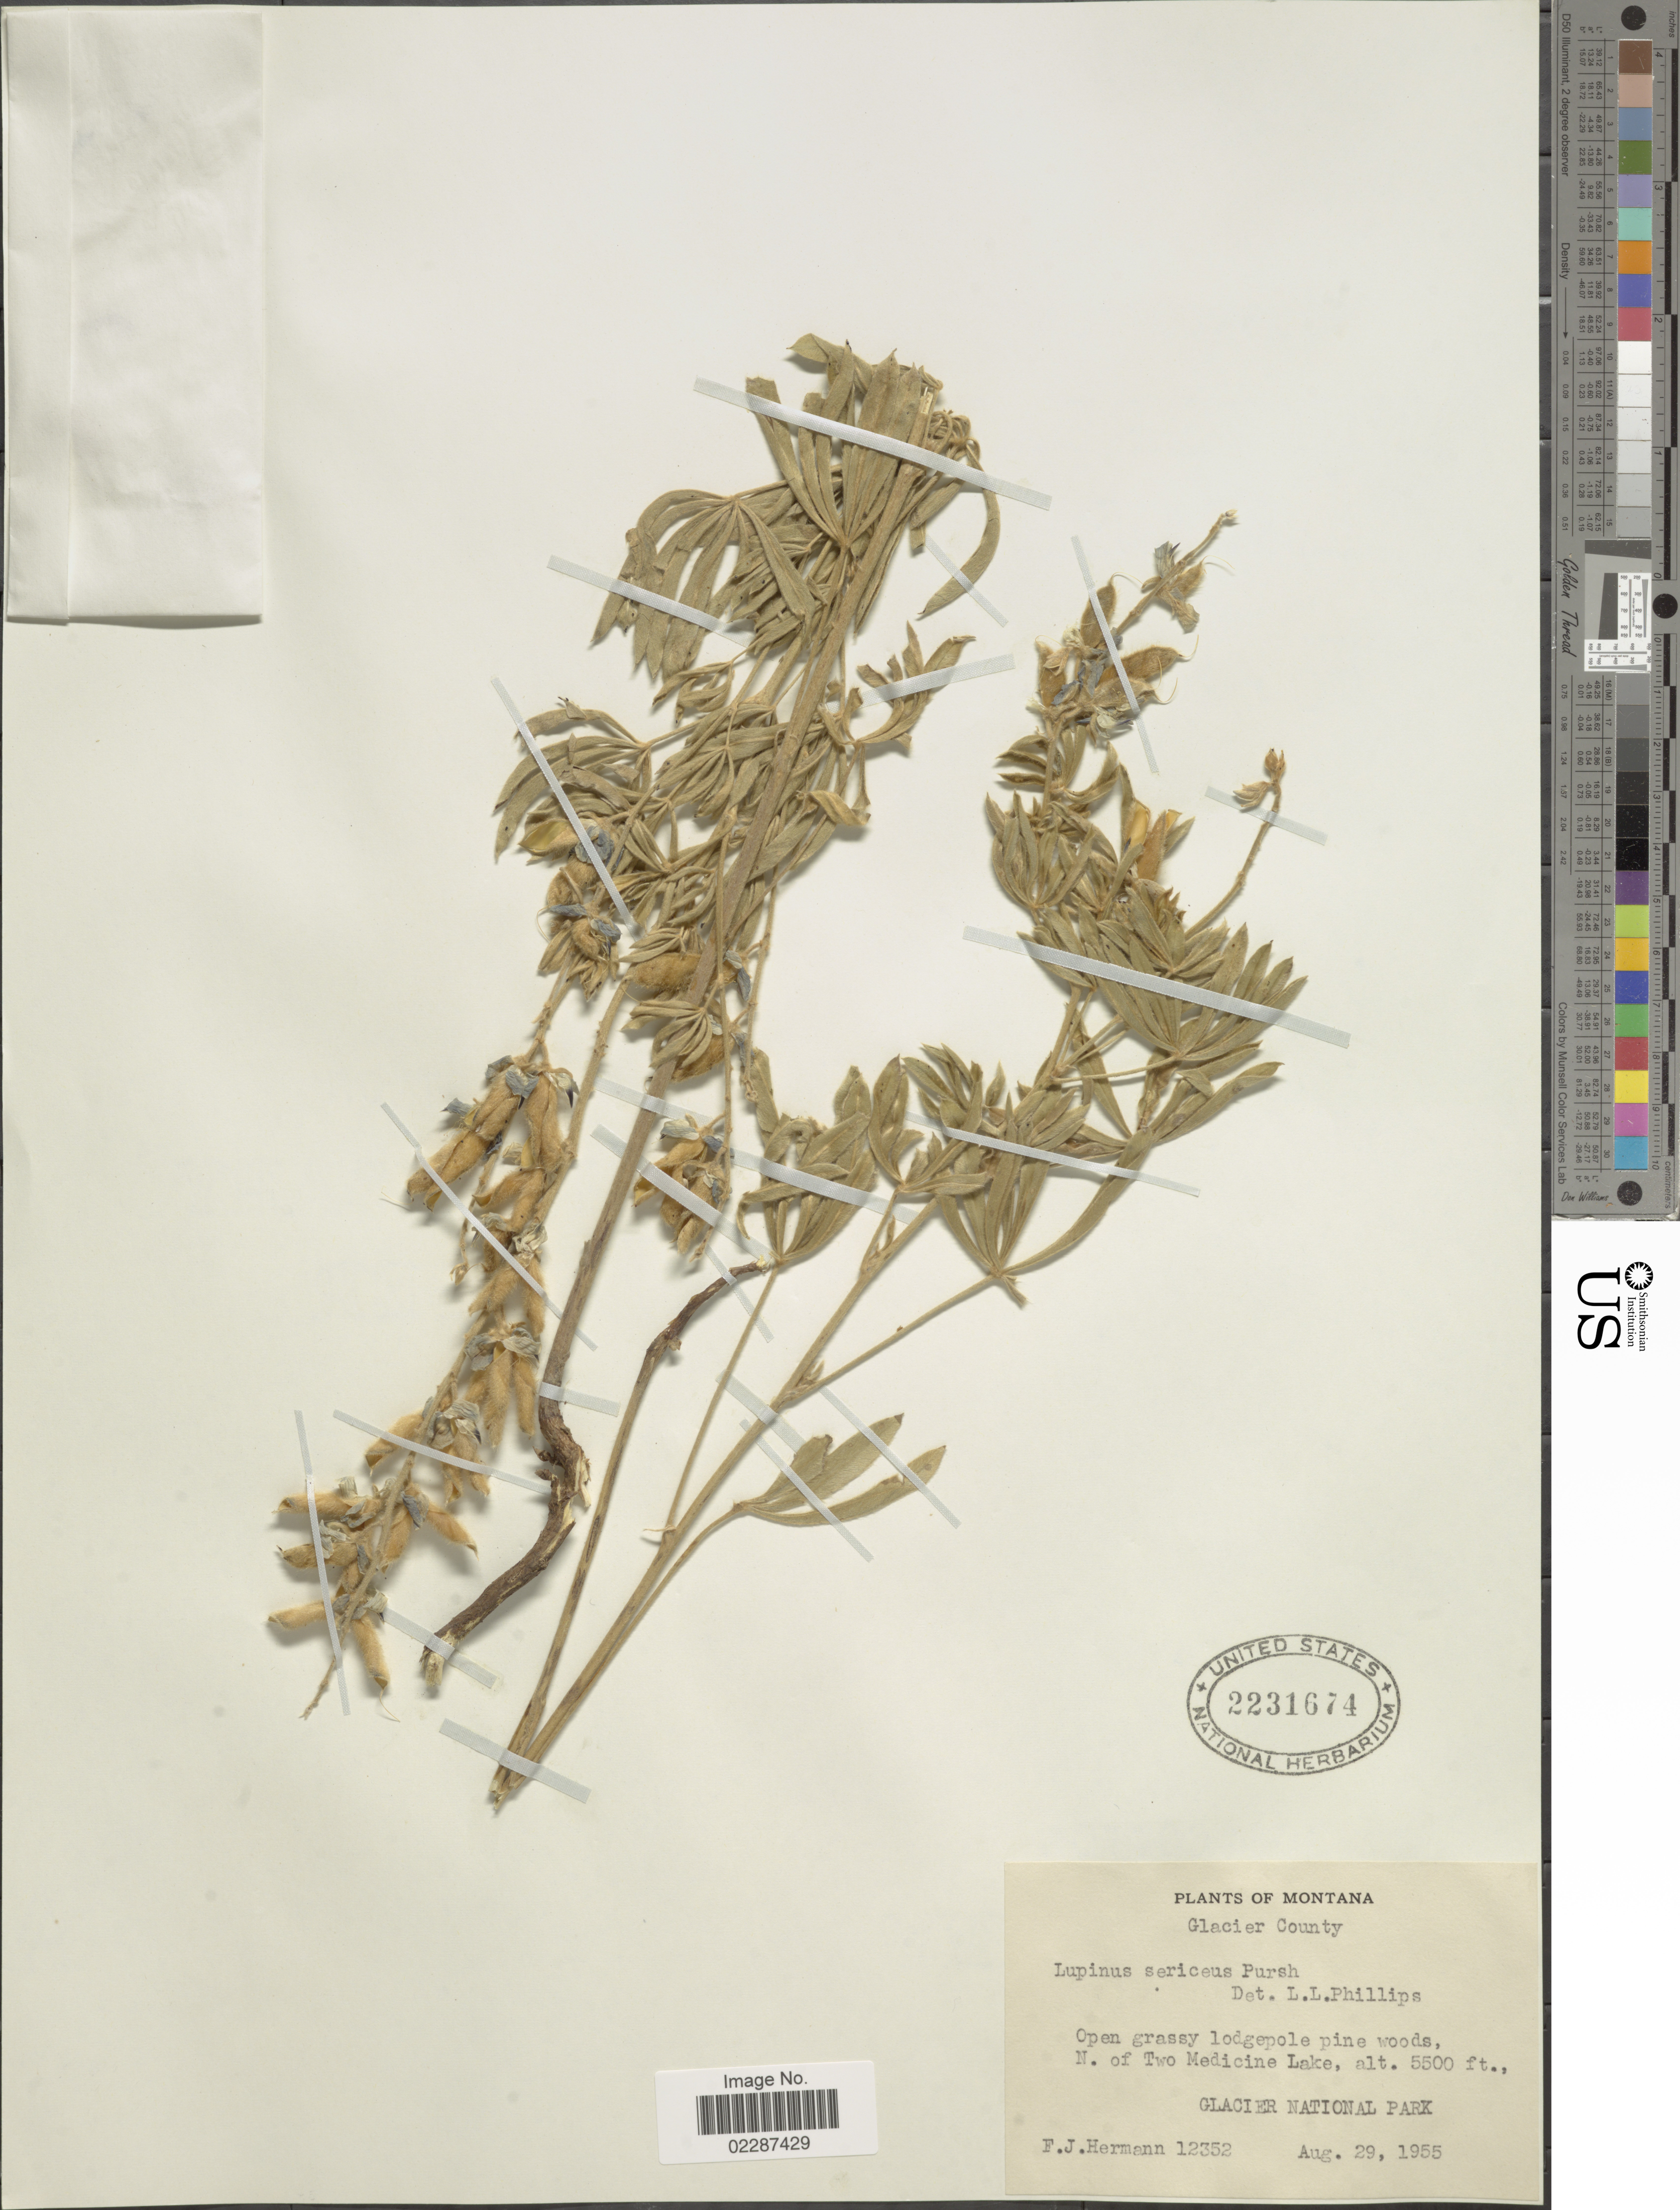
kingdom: Plantae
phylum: Tracheophyta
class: Magnoliopsida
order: Fabales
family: Fabaceae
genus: Lupinus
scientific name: Lupinus sericeus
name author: Pursh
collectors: F. J. Hermann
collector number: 12352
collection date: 1955-08-29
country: United States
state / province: Montana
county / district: Glacier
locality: N of Two Medicine Lake, Glacier National Park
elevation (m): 1676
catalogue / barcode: US 2231674